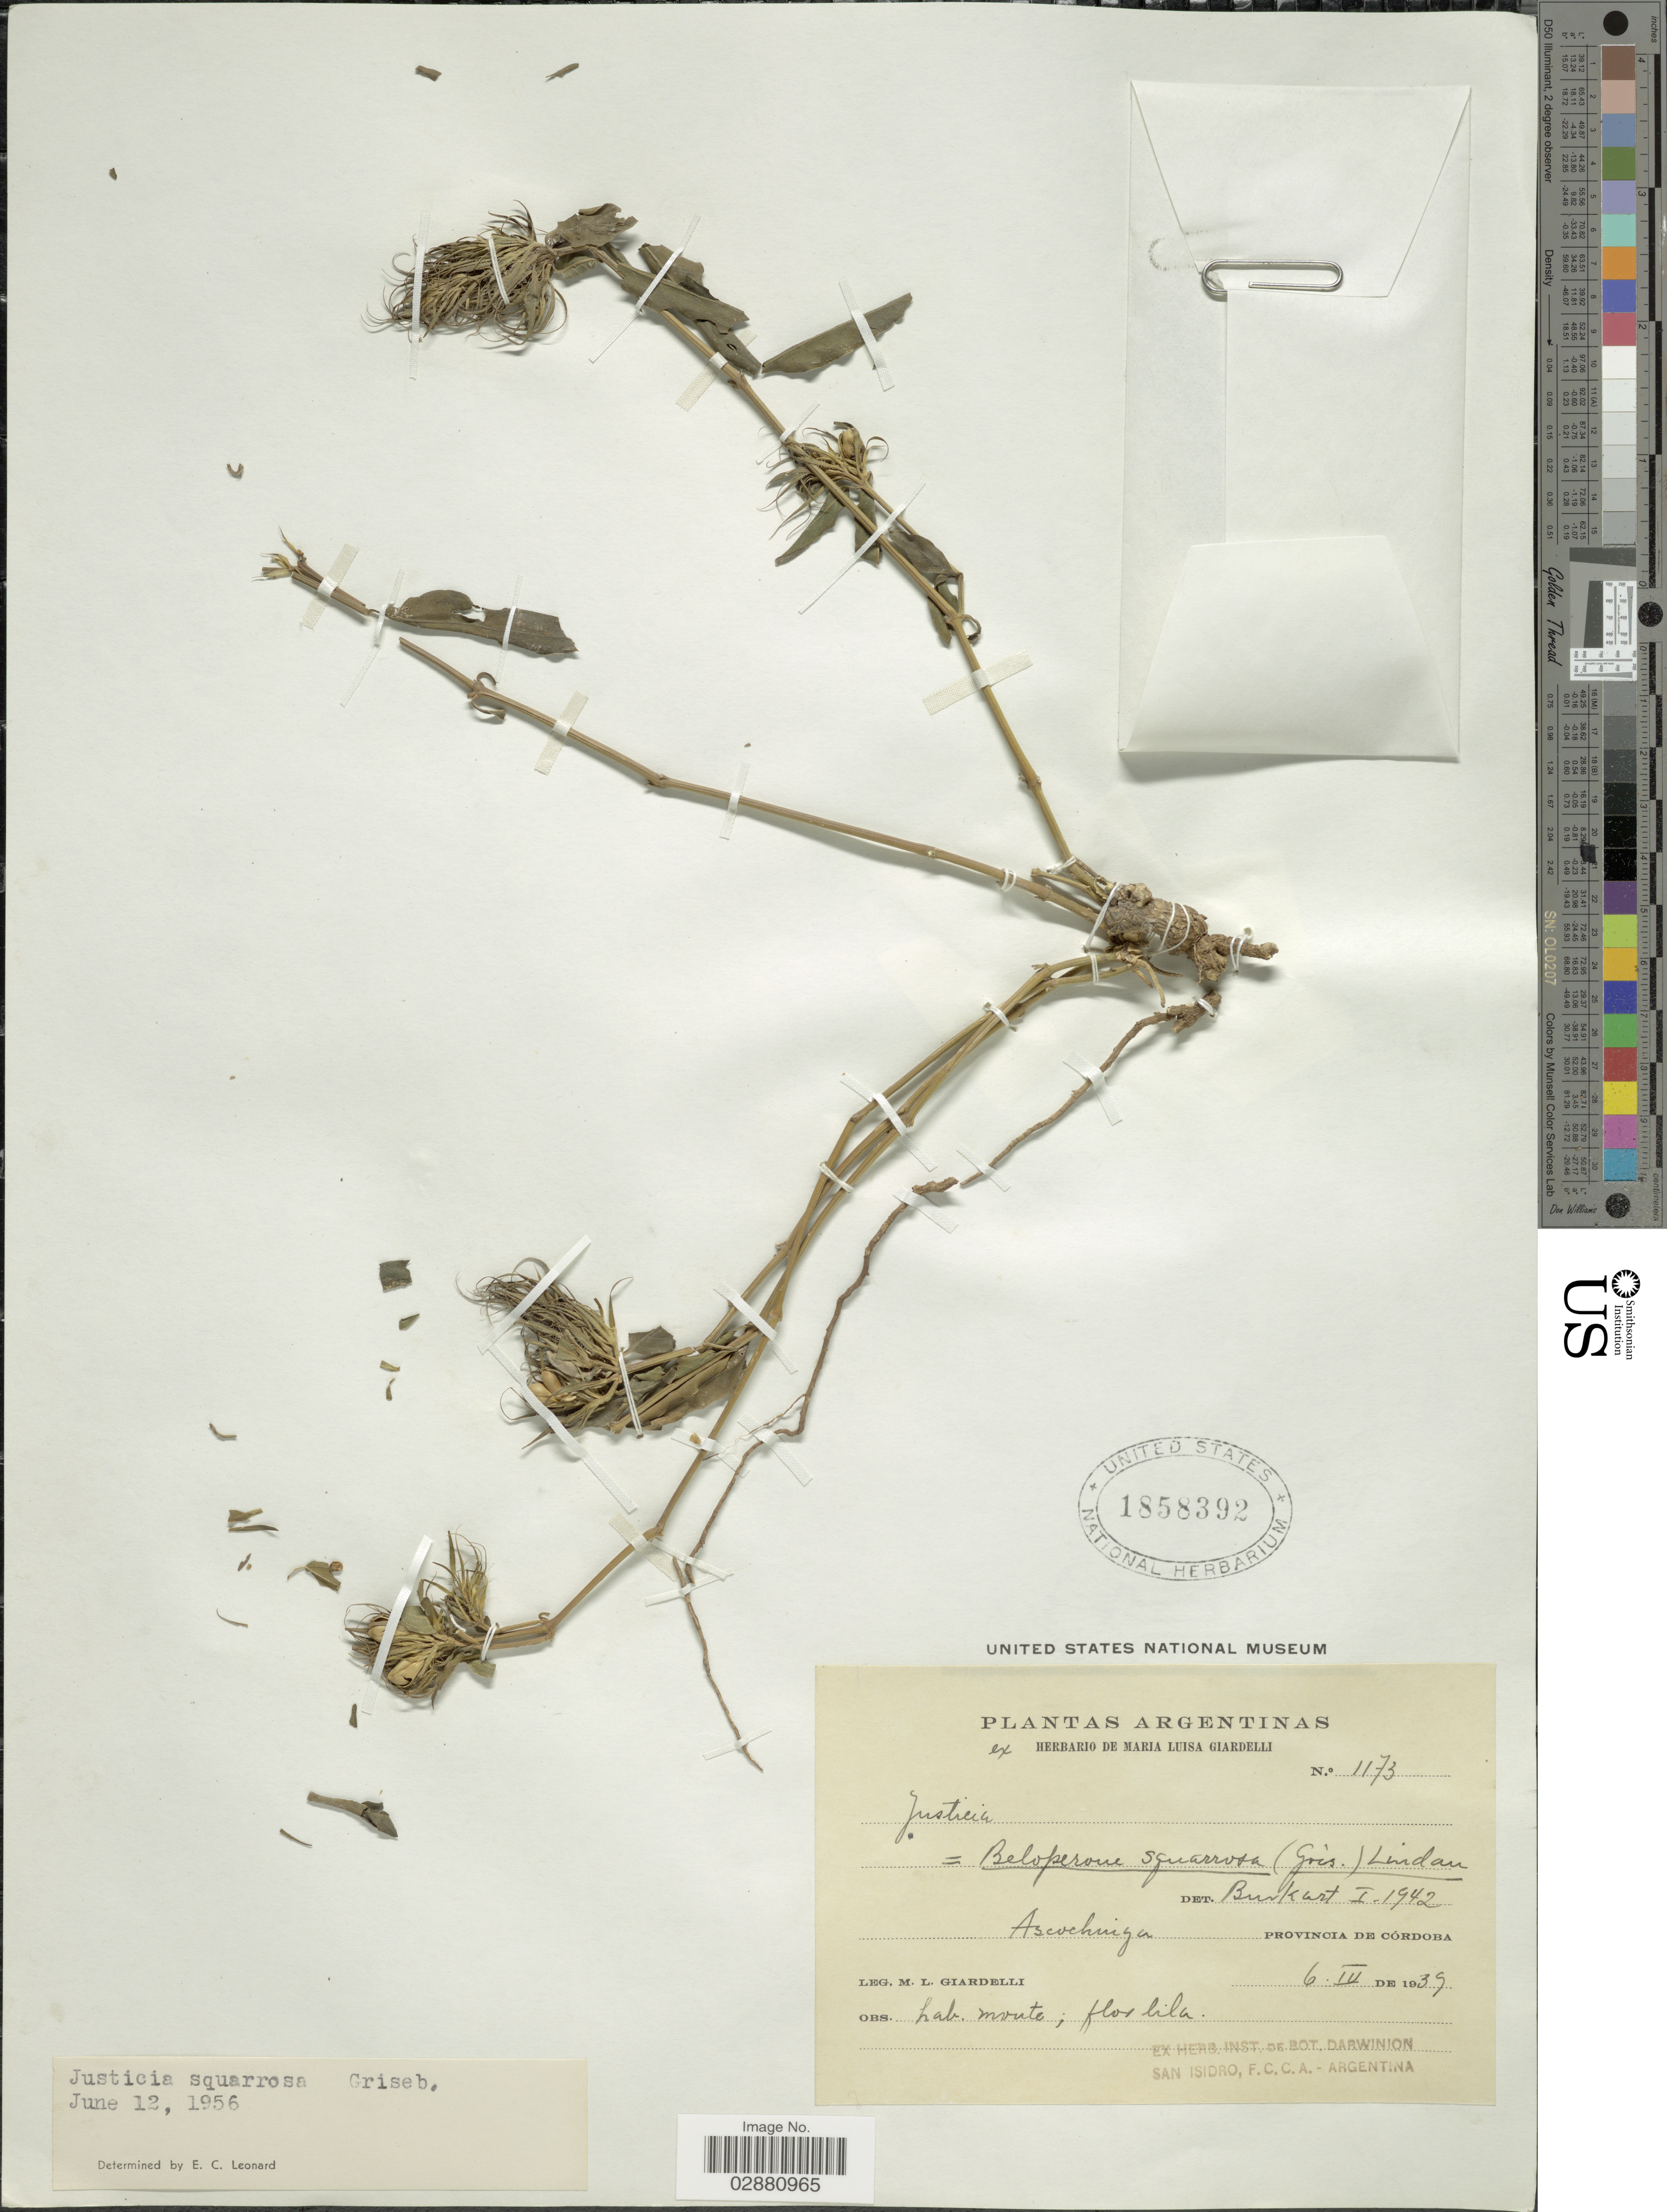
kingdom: Plantae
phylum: Tracheophyta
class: Magnoliopsida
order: Lamiales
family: Acanthaceae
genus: Justicia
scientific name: Justicia squarrosa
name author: Griseb.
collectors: M. Giardelli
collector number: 1173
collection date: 1939-04-06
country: Colombia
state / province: Córdoba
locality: Ascochuiga, Provincia de Córdoba.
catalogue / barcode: US 1858392